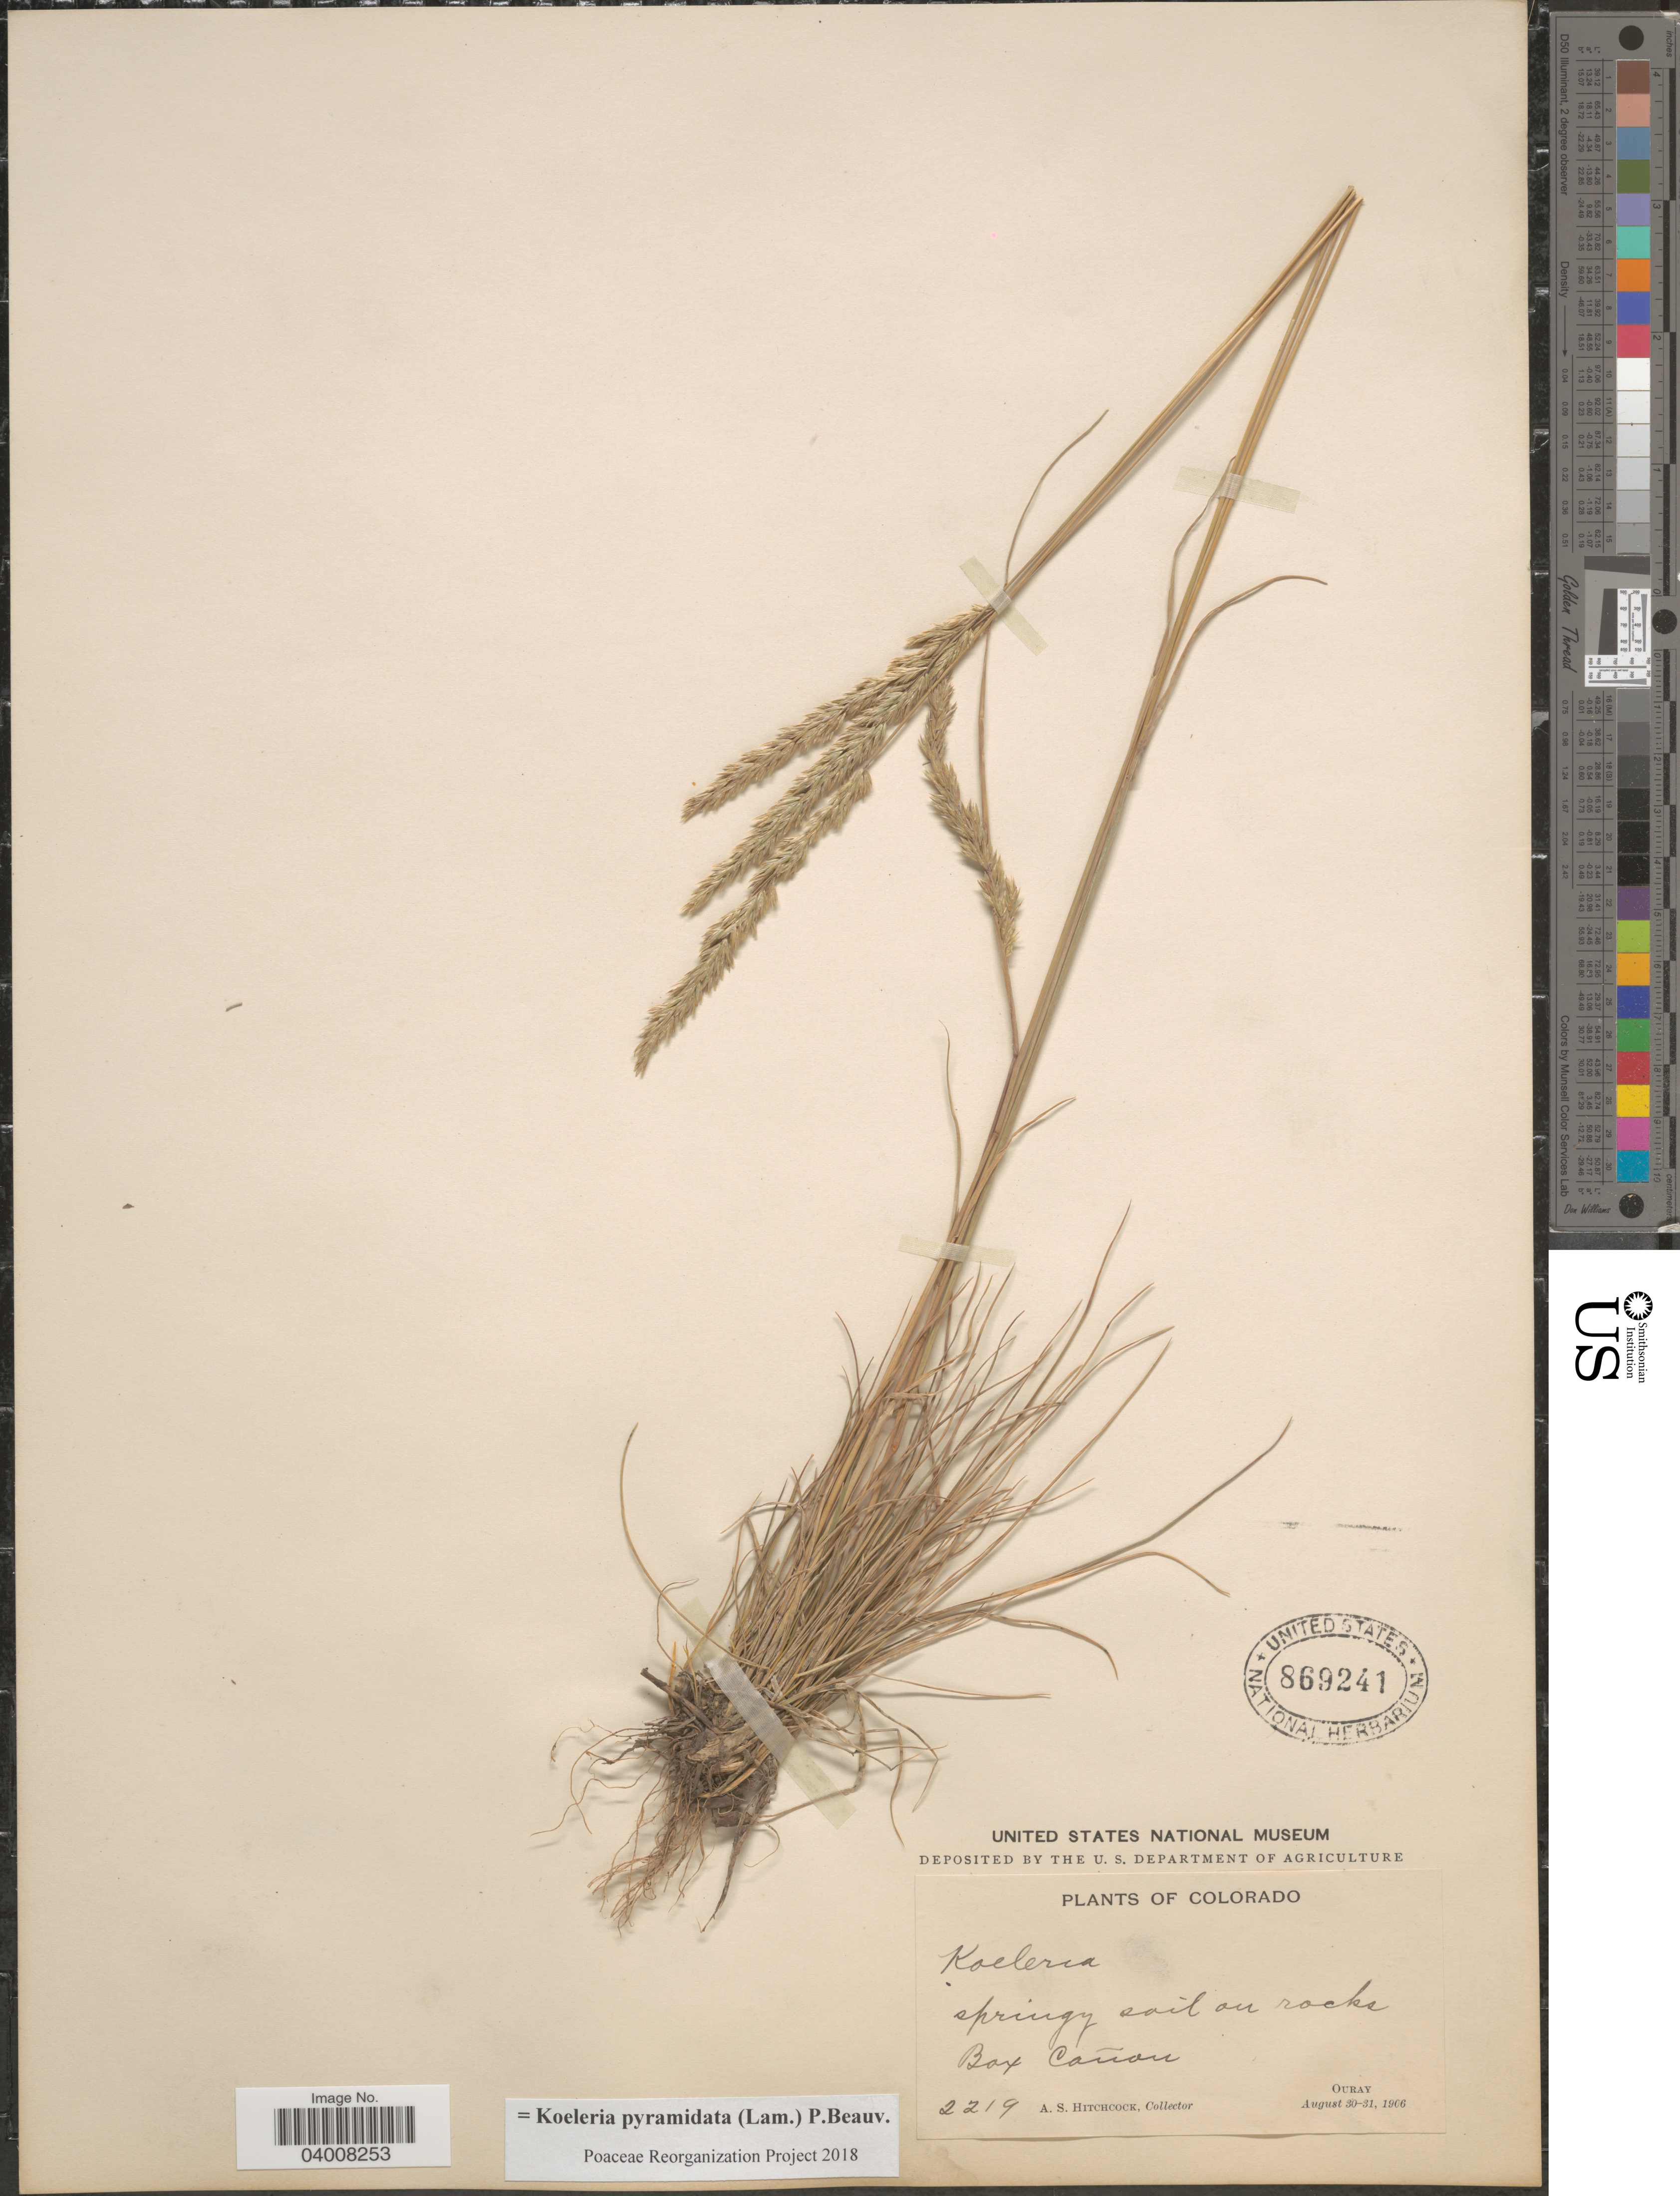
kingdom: Plantae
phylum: Tracheophyta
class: Liliopsida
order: Poales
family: Poaceae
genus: Koeleria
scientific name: Koeleria pyramidata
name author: (Lam.) P. Beauv.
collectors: A. S. Hitchcock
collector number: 2219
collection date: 1906-08-30/1906-08-31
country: United States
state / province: Colorado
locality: Box Cañon. Ouray.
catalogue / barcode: US 869241